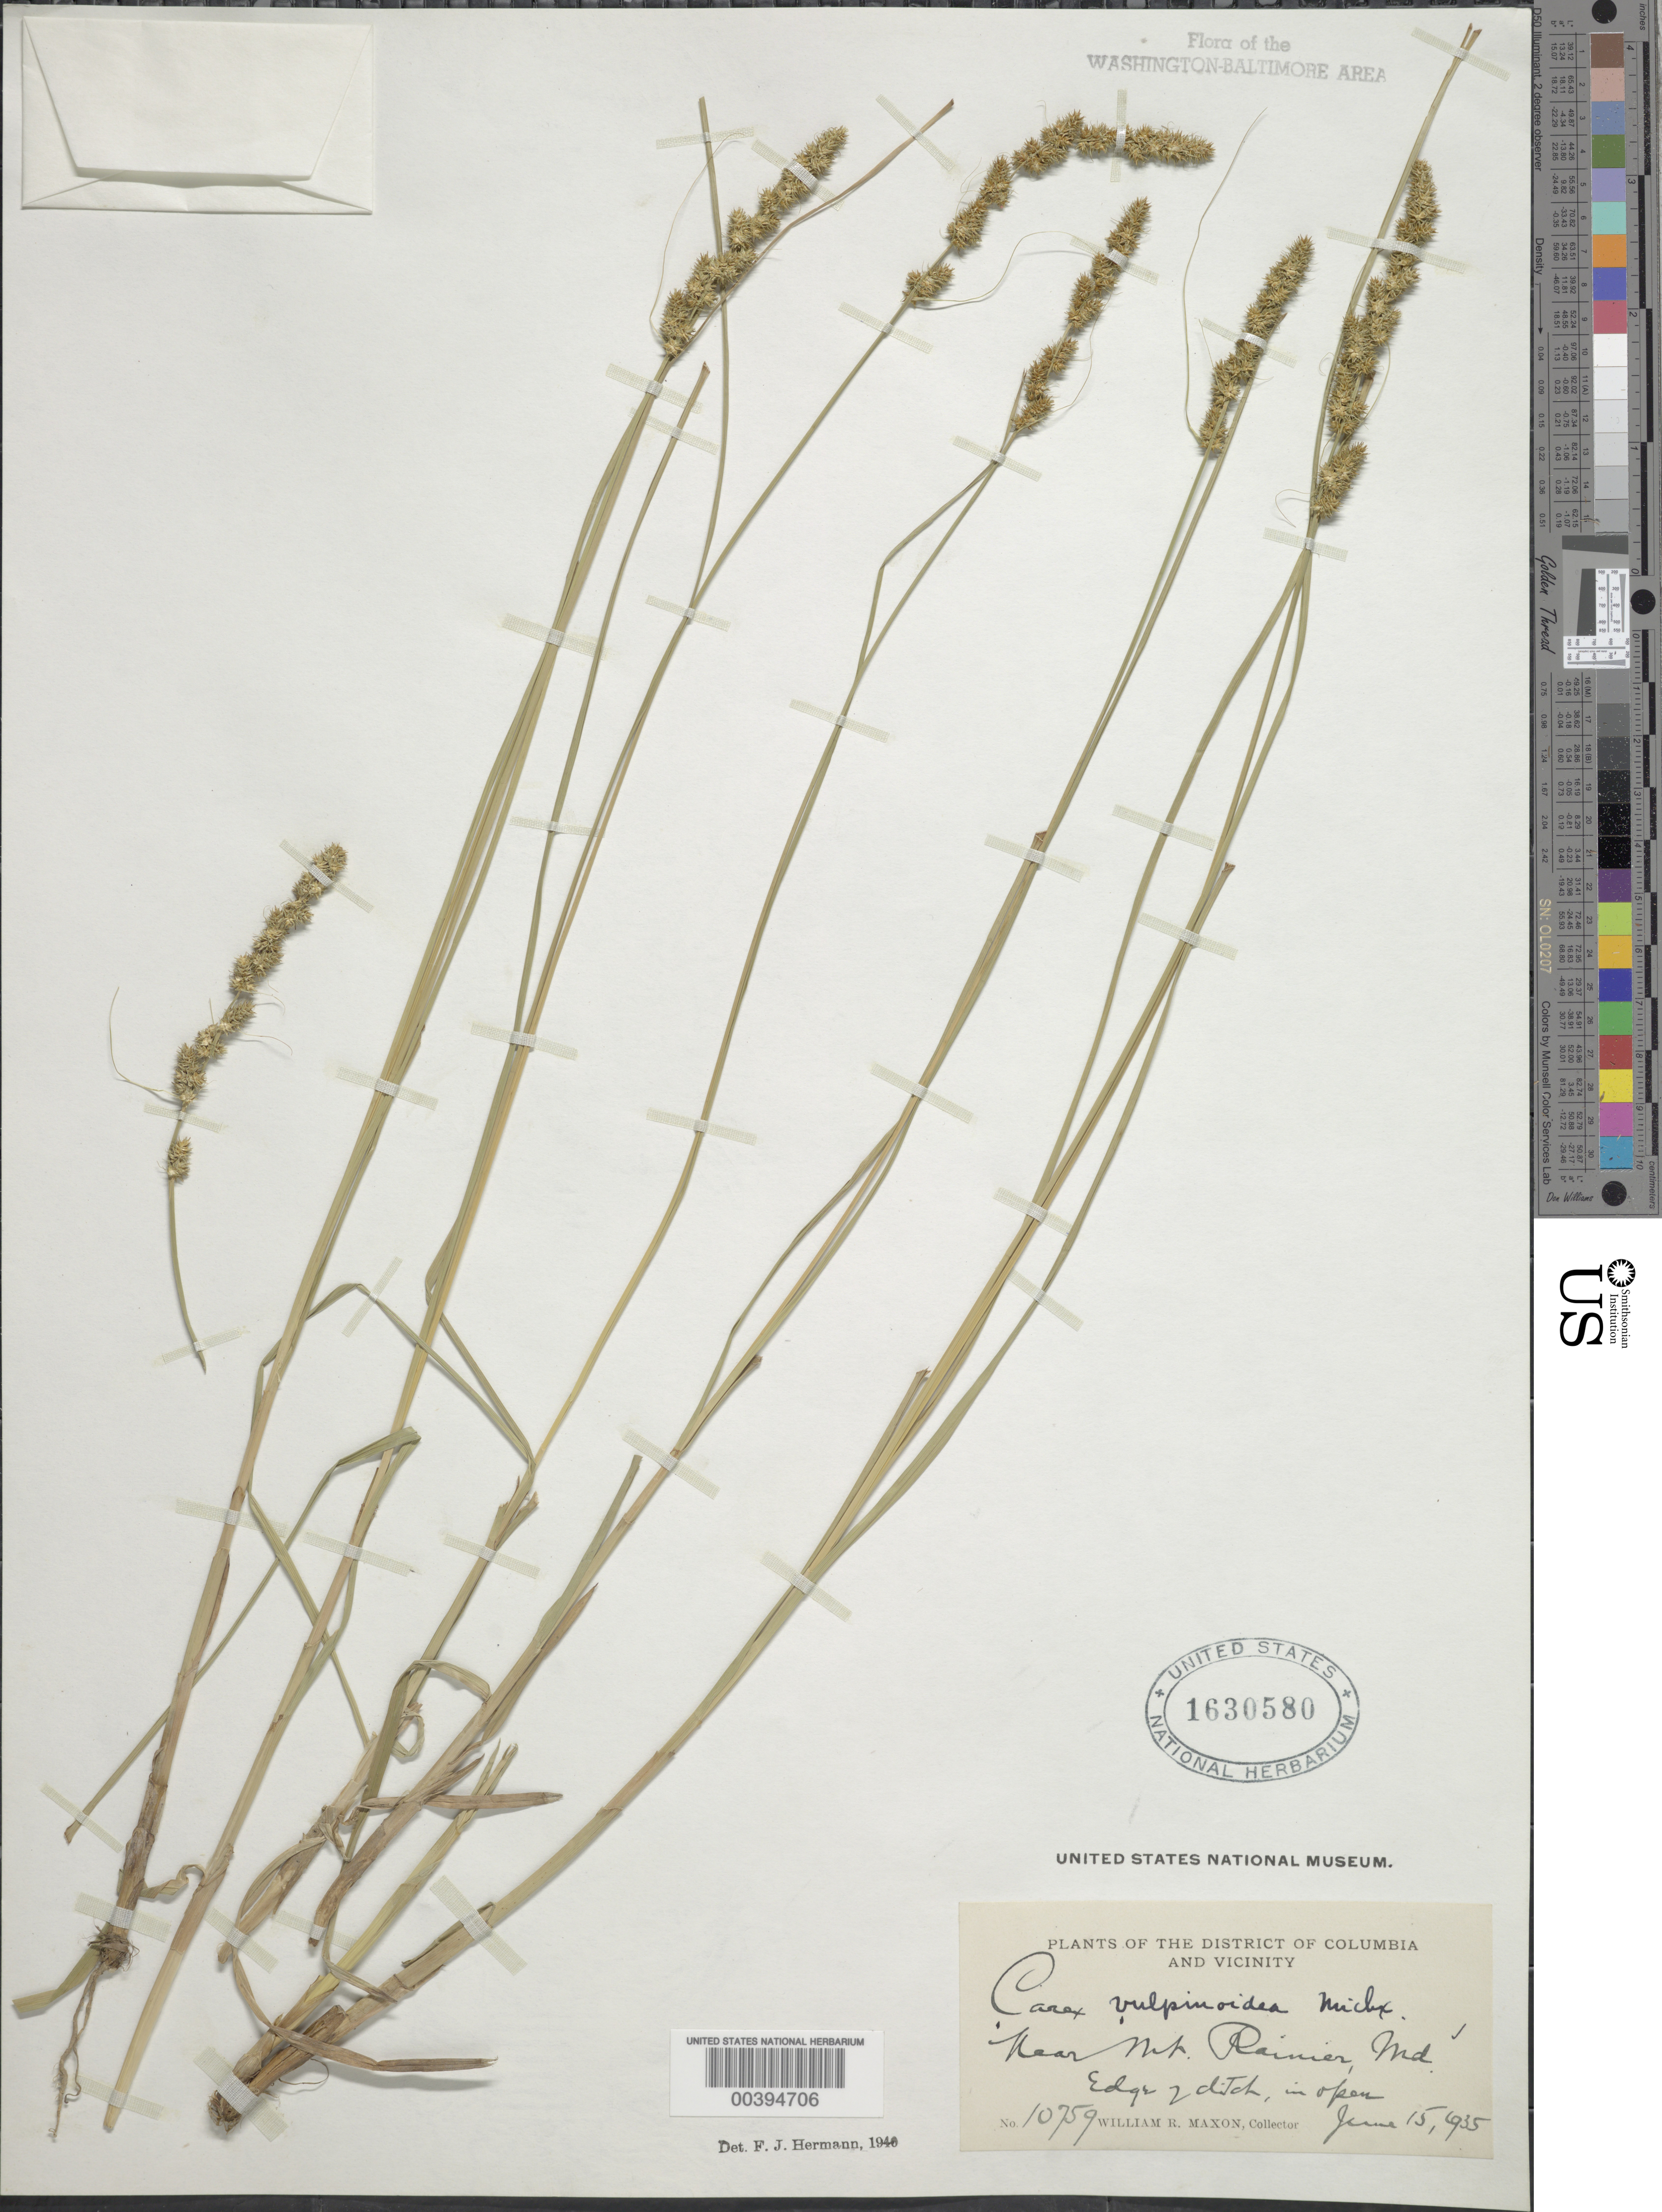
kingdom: Plantae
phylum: Tracheophyta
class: Liliopsida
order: Poales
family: Cyperaceae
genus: Carex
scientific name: Carex vulpinoidea Michx.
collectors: W. R. Maxon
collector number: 10759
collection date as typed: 15 Jun 1935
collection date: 1935-06-15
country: United States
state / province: Maryland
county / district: Prince George's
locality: Mount Rainier vicinity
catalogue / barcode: US 1630580